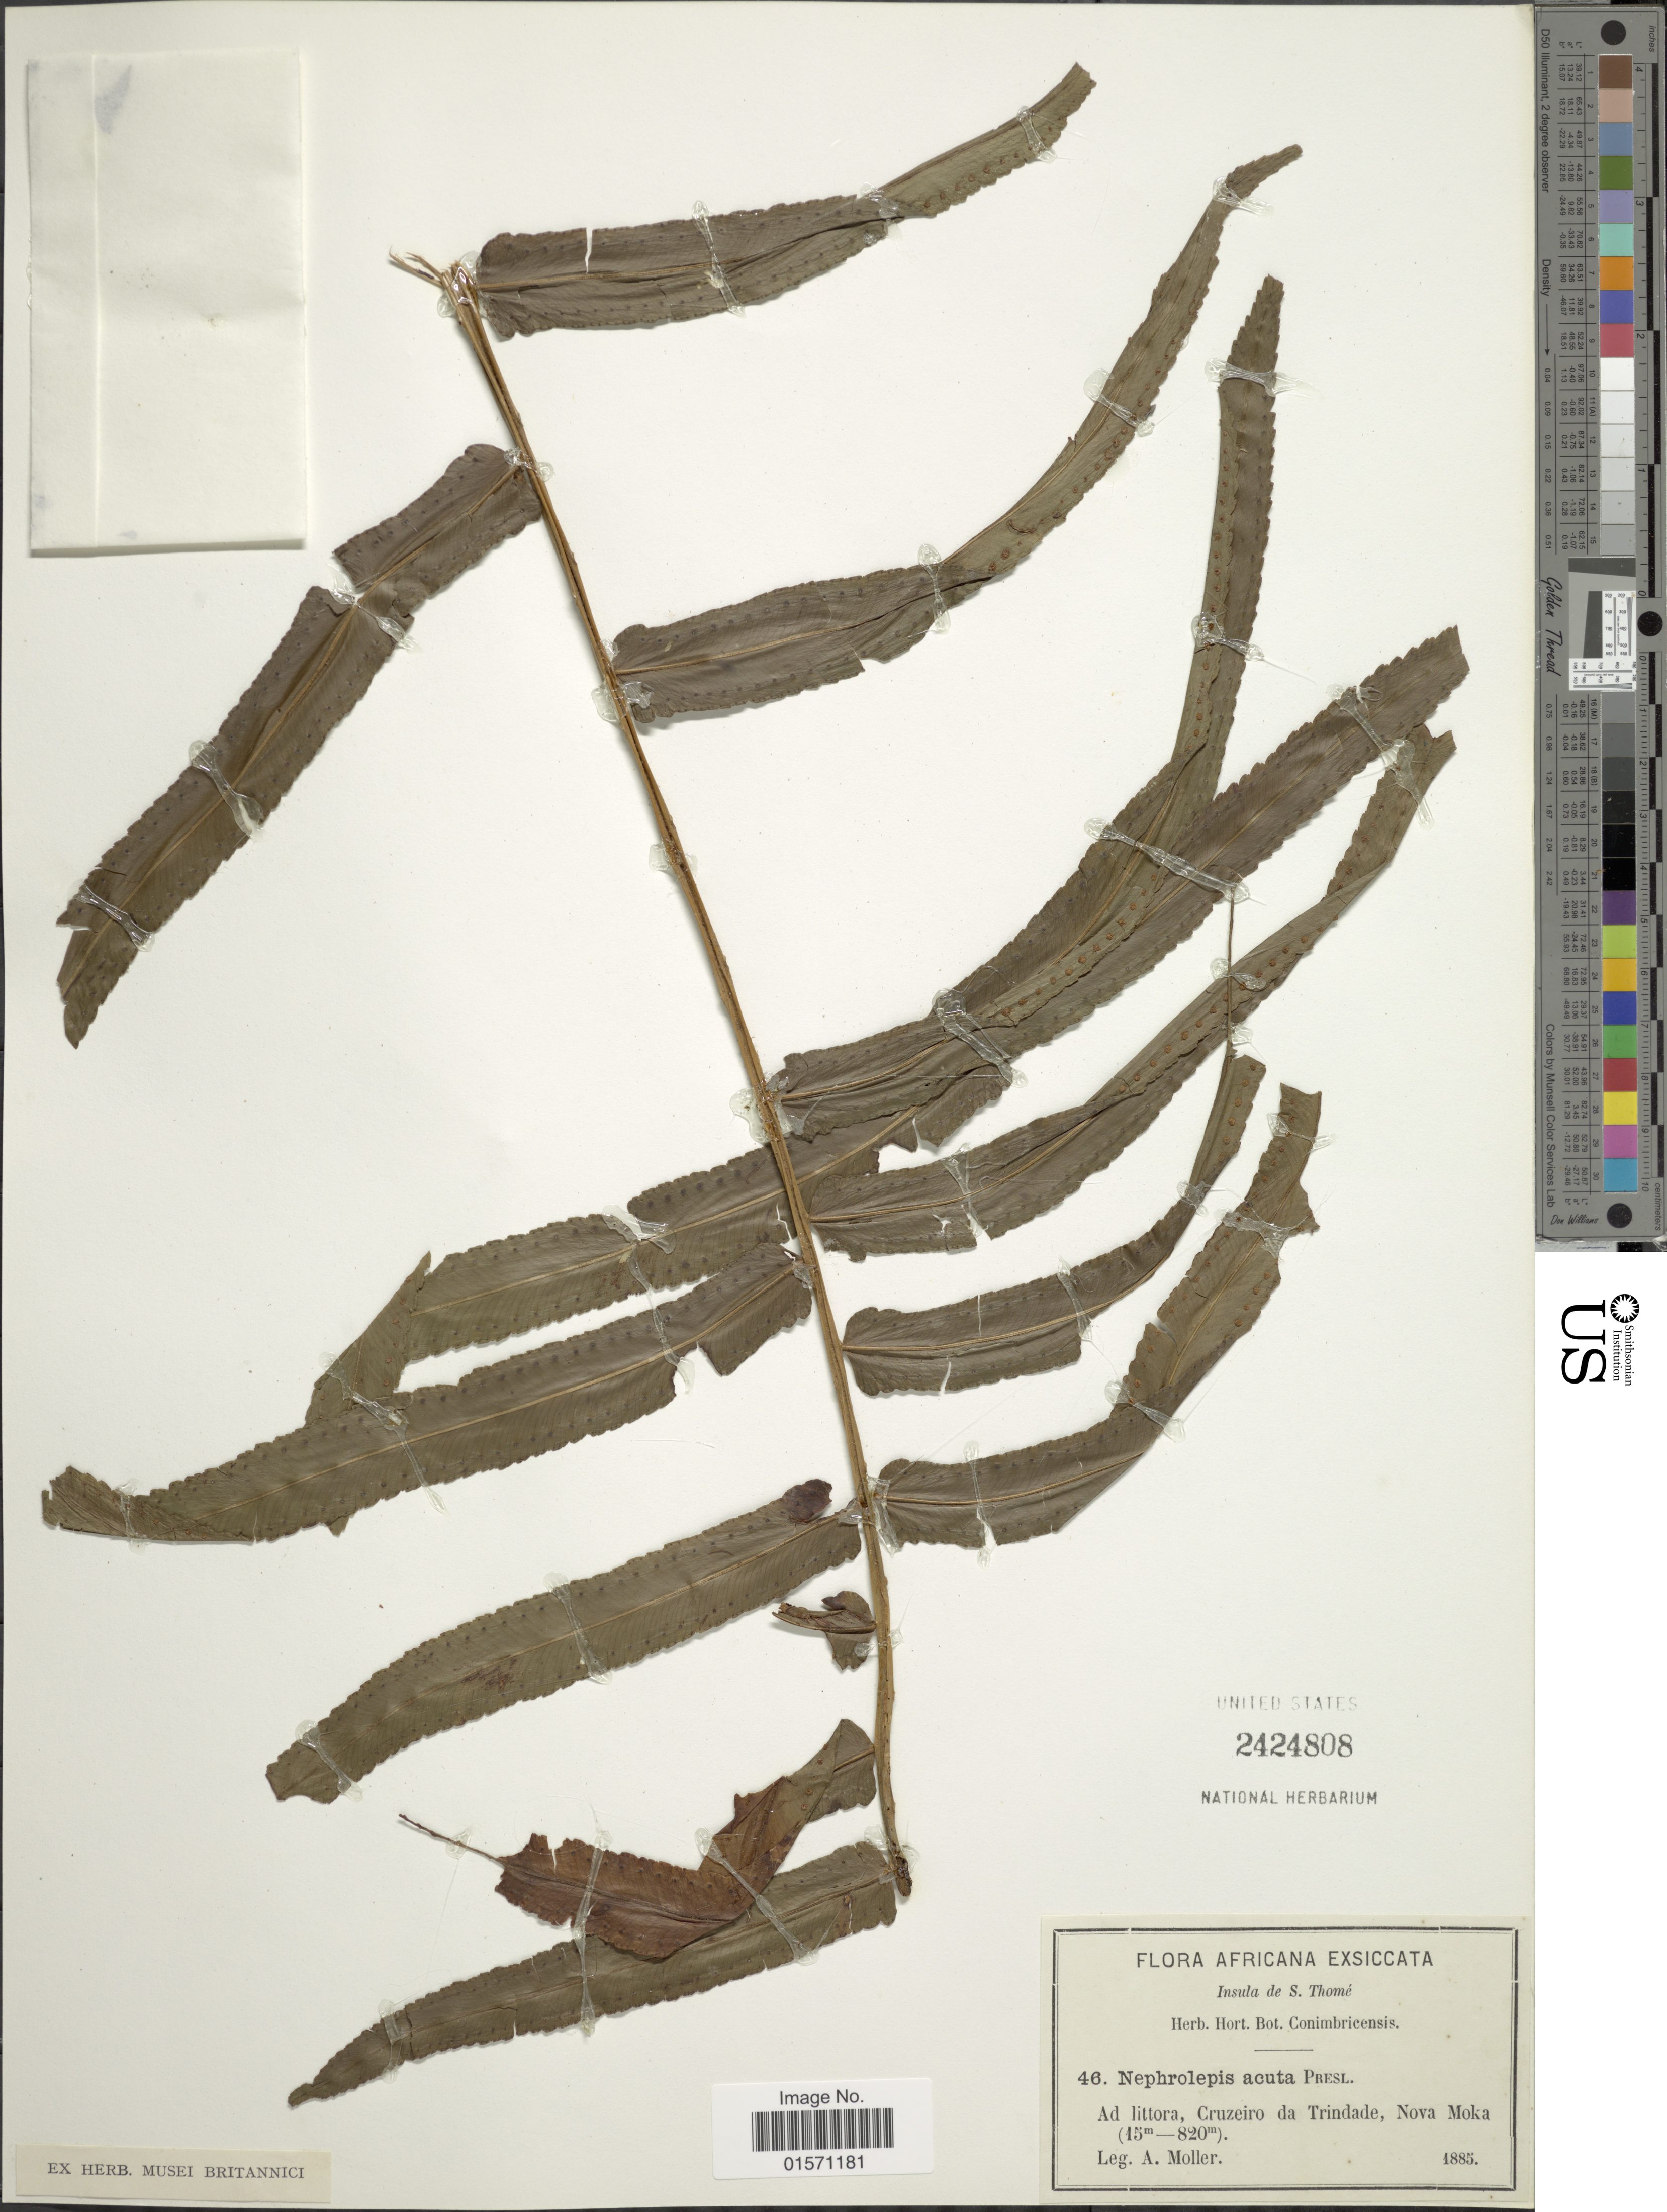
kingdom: Plantae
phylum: Tracheophyta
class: Polypodiopsida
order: Polypodiales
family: Nephrolepidaceae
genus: Nephrolepis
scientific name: Nephrolepis biserrata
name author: (Sw.) Schott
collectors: A. Moller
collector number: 46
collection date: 1885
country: São Tomé and Principe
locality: Africana. Insula de S. Thomé. Ad littora, Cruzeiro da Trinidade, Nova Moka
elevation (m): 15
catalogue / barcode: US 2424808